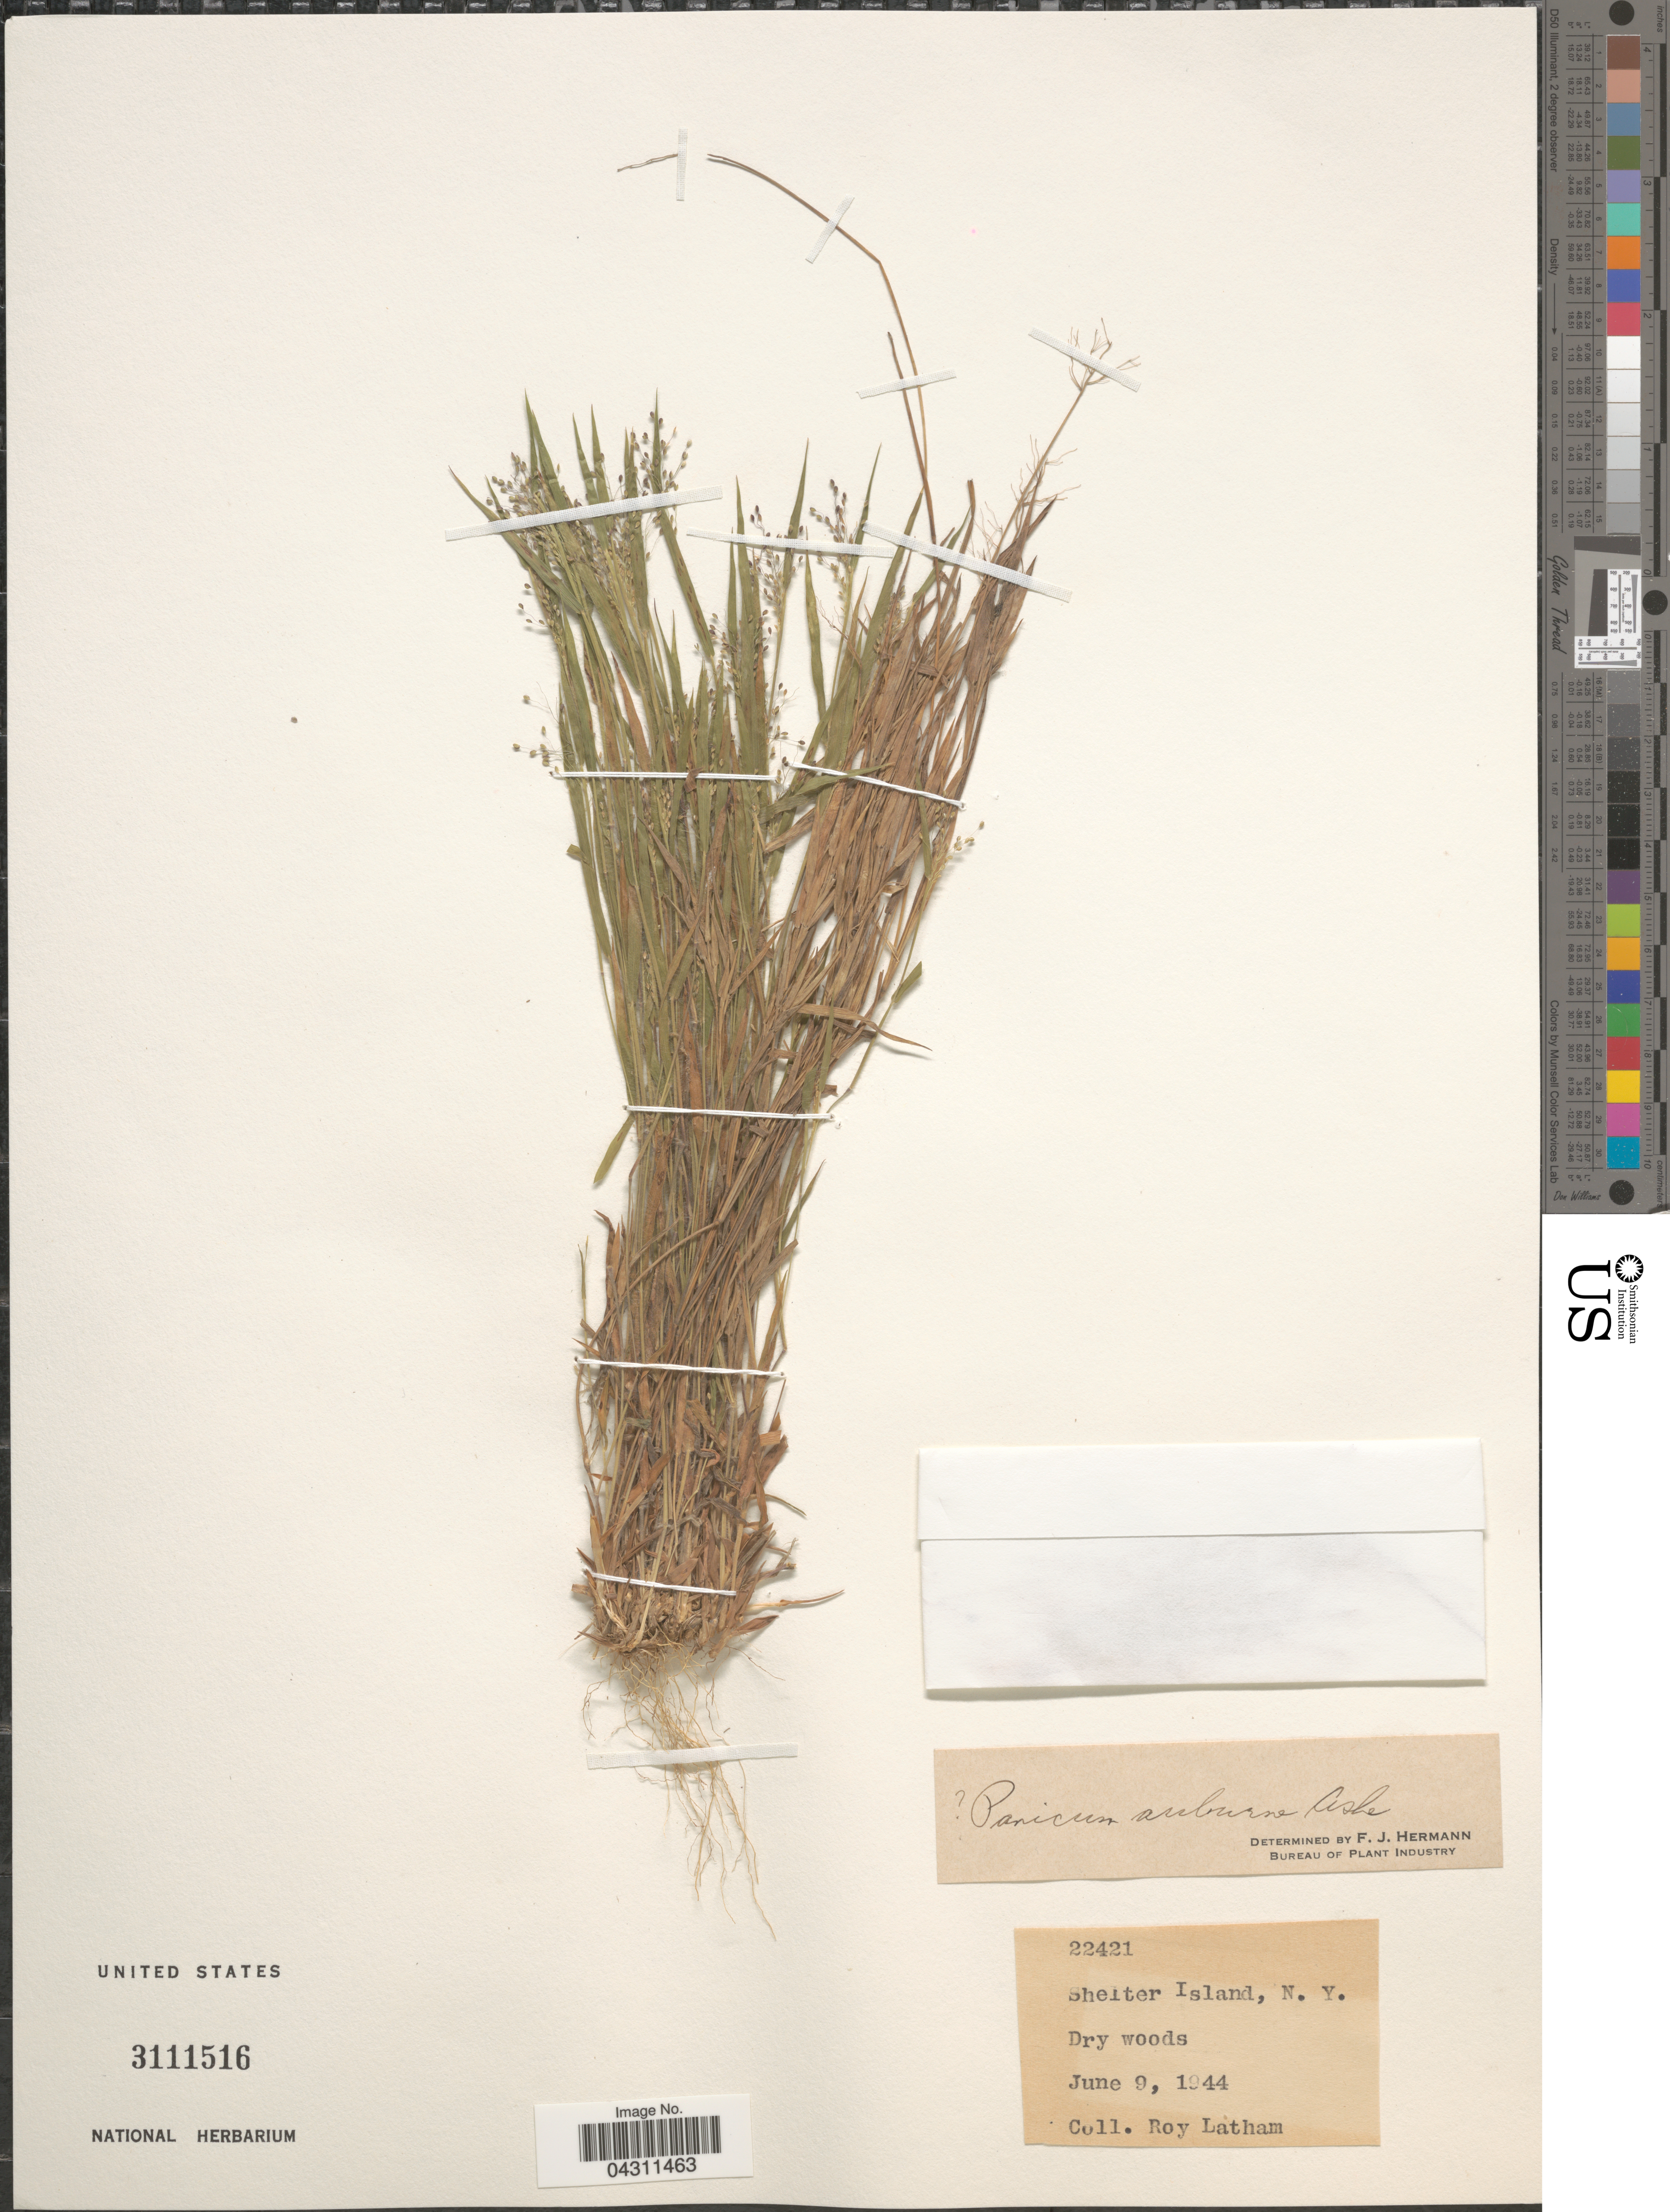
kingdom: Plantae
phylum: Tracheophyta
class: Liliopsida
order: Poales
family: Poaceae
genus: Dichanthelium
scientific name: Dichanthelium sphaerocarpon var. sphaerocarpon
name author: (Elliott) Gould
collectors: R. Latham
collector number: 22421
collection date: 1944-06-09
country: United States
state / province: New York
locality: Shelter Island. Dry woods.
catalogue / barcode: US 3111516